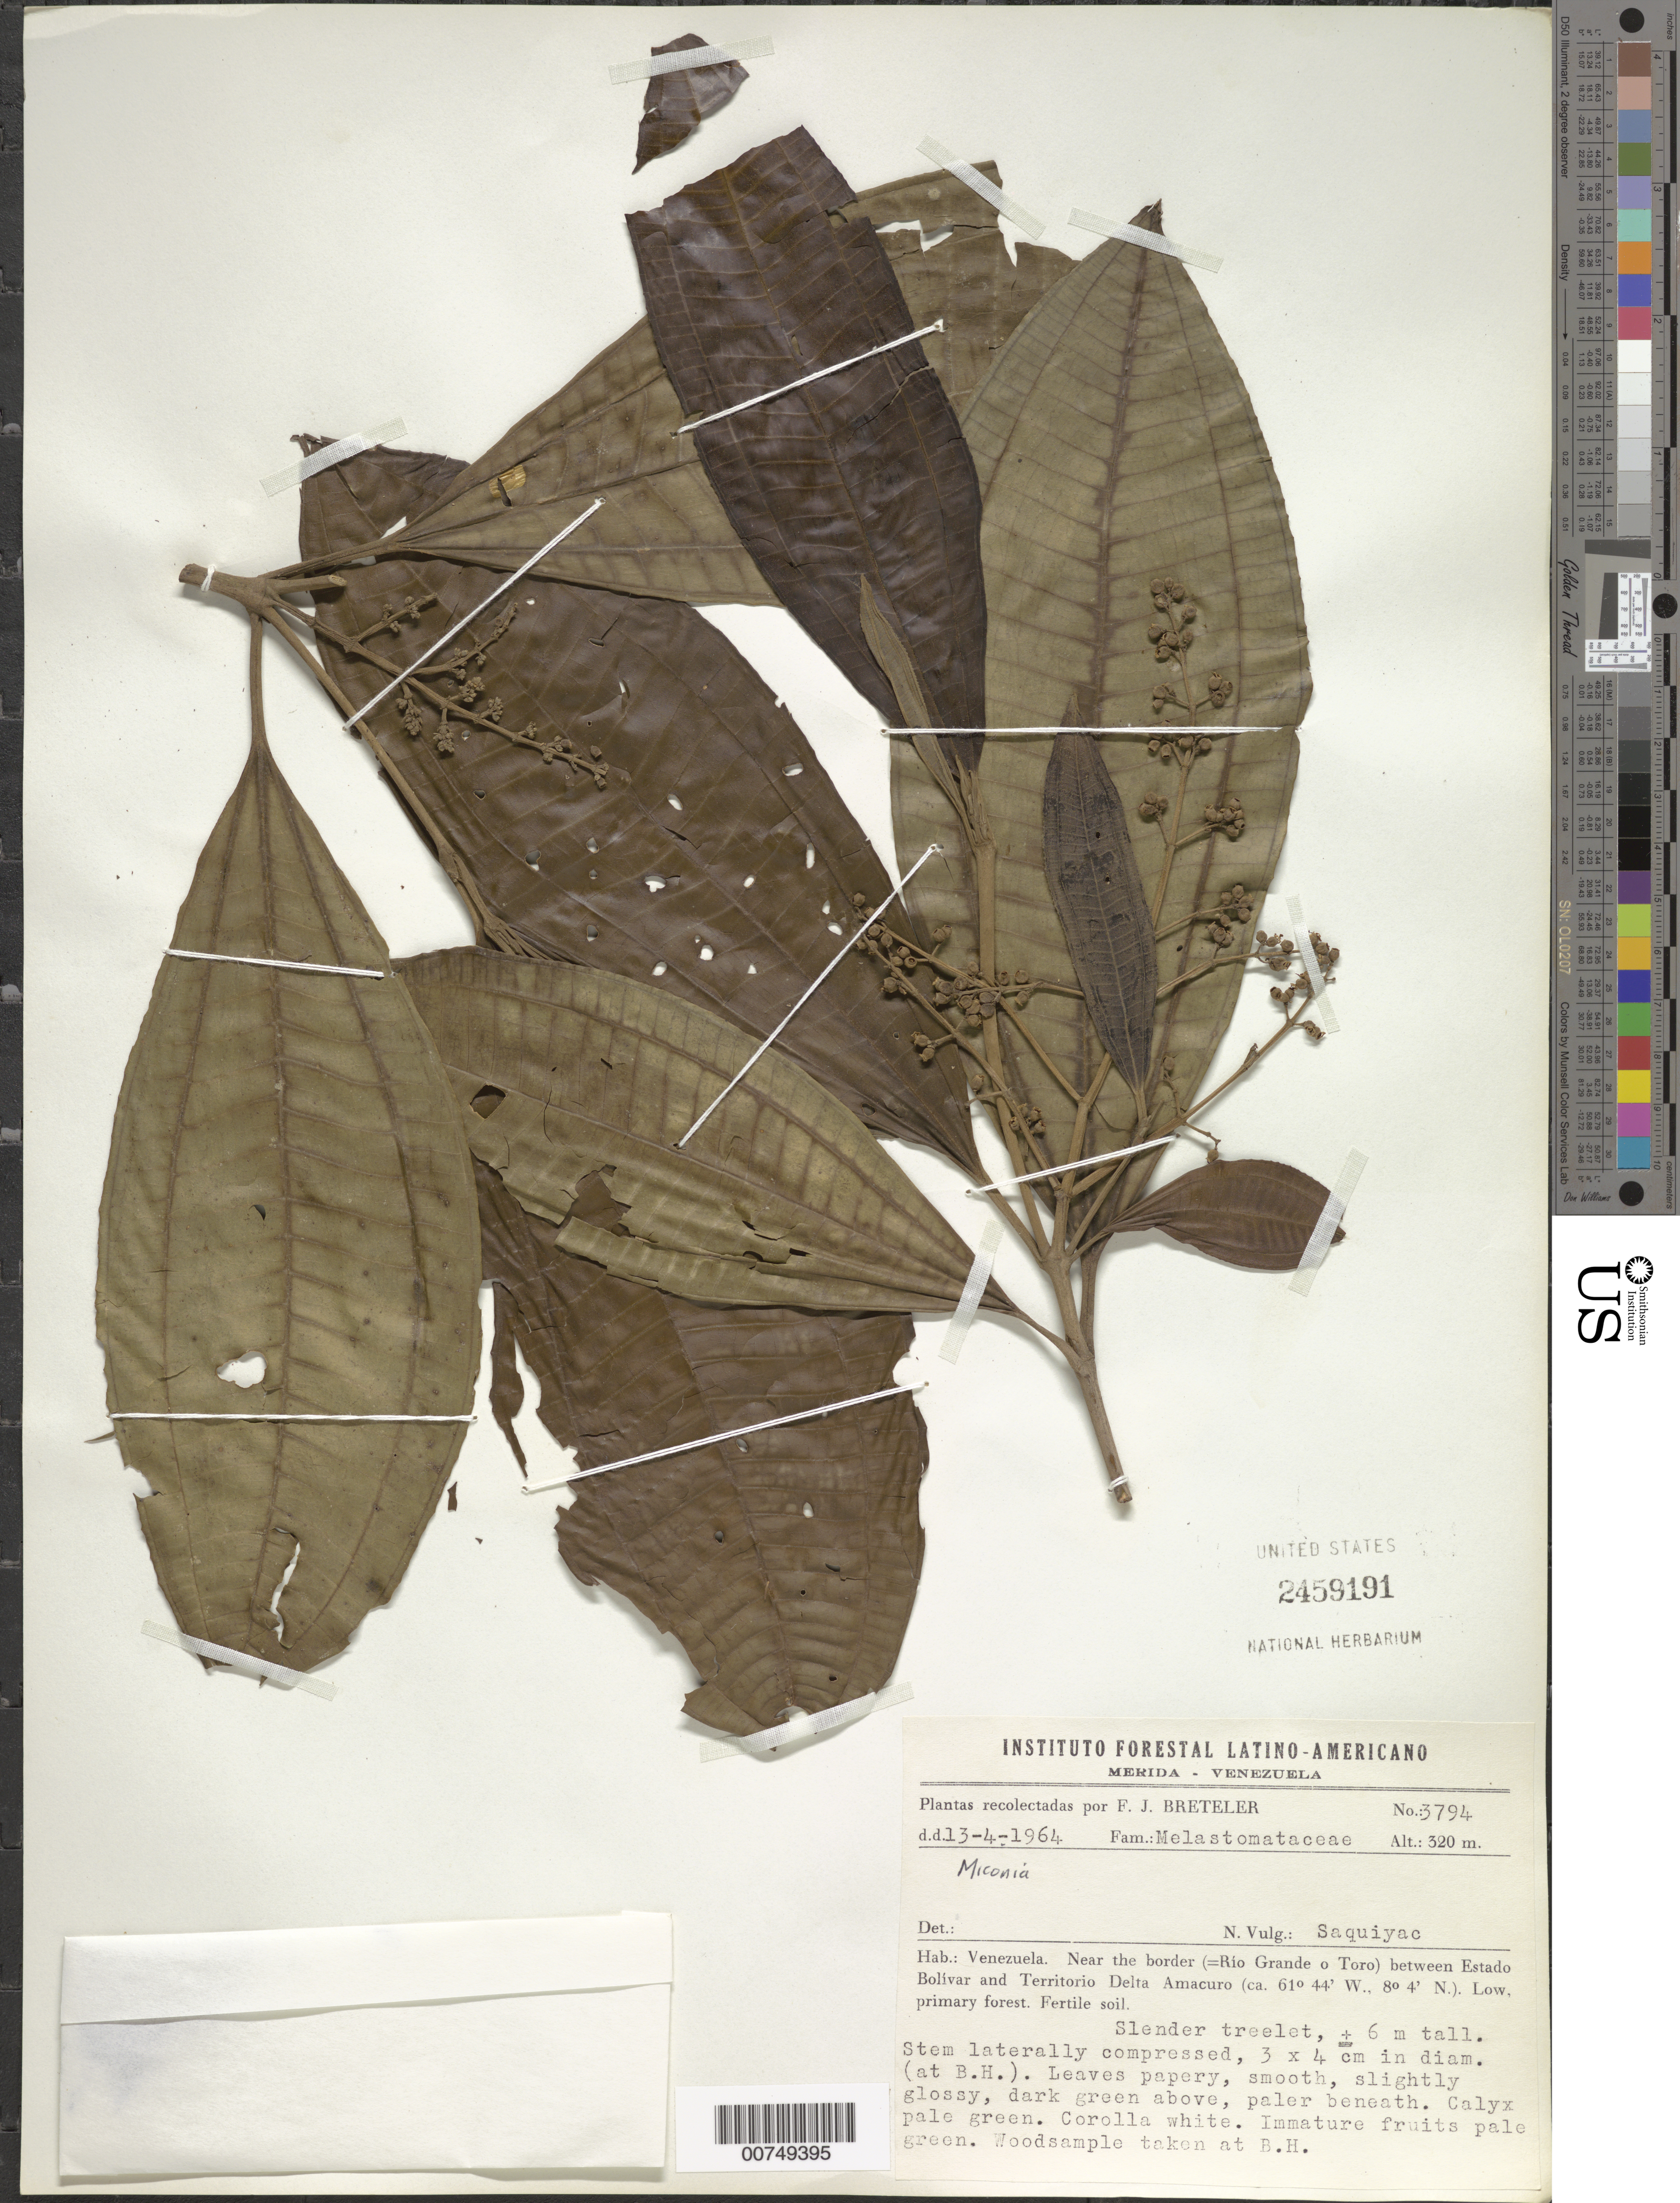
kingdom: Plantae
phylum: Tracheophyta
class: Magnoliopsida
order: Myrtales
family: Melastomataceae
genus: Miconia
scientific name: Miconia sp.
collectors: F. J. Breteler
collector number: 3794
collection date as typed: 13-Apr-64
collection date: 1964-04-13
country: Venezuela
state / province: Bolívar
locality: Río Grande o Toro, near border between Estado Bolívar and Territorío Delta Amacuro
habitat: Low, primary forest; fertile soil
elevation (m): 320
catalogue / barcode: US 2459191